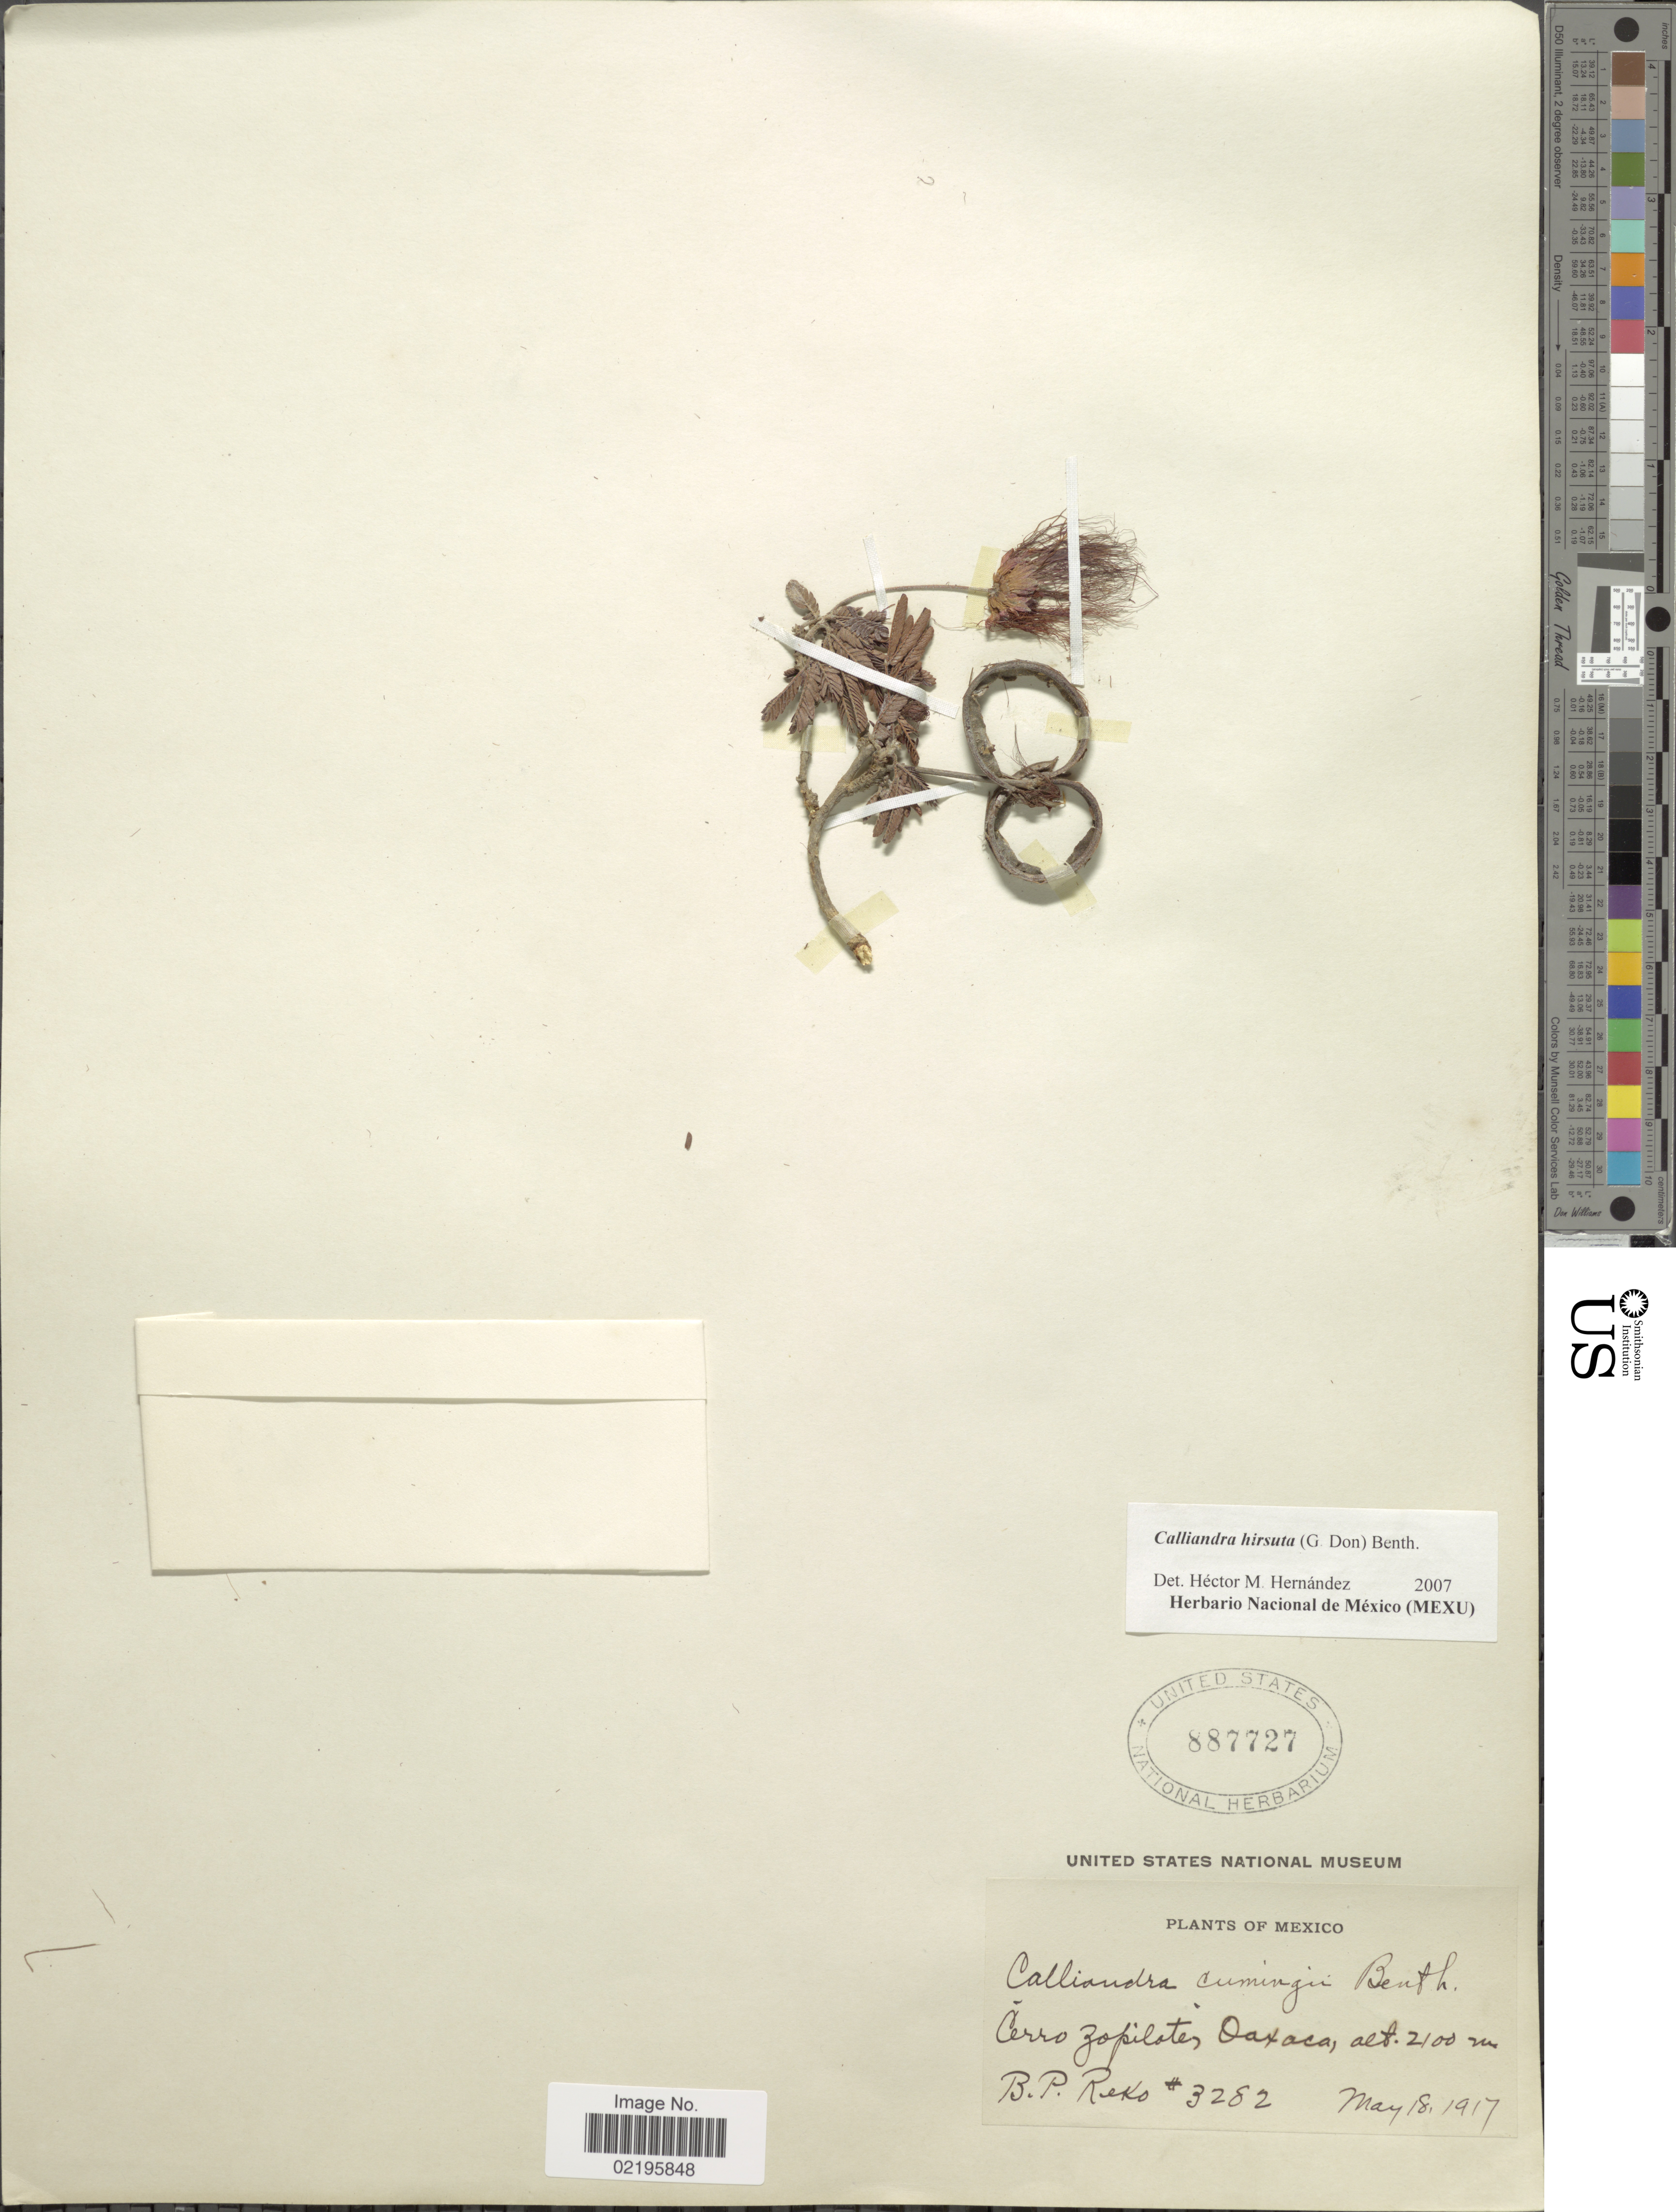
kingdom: Plantae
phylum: Tracheophyta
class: Magnoliopsida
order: Fabales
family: Fabaceae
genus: Calliandra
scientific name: Calliandra hirsuta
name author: Benth.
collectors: B. P. Reko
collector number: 3283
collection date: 1917-05-18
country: Mexico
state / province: Oaxaca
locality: Cerro Zopilotes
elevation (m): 2100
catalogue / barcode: US 887727